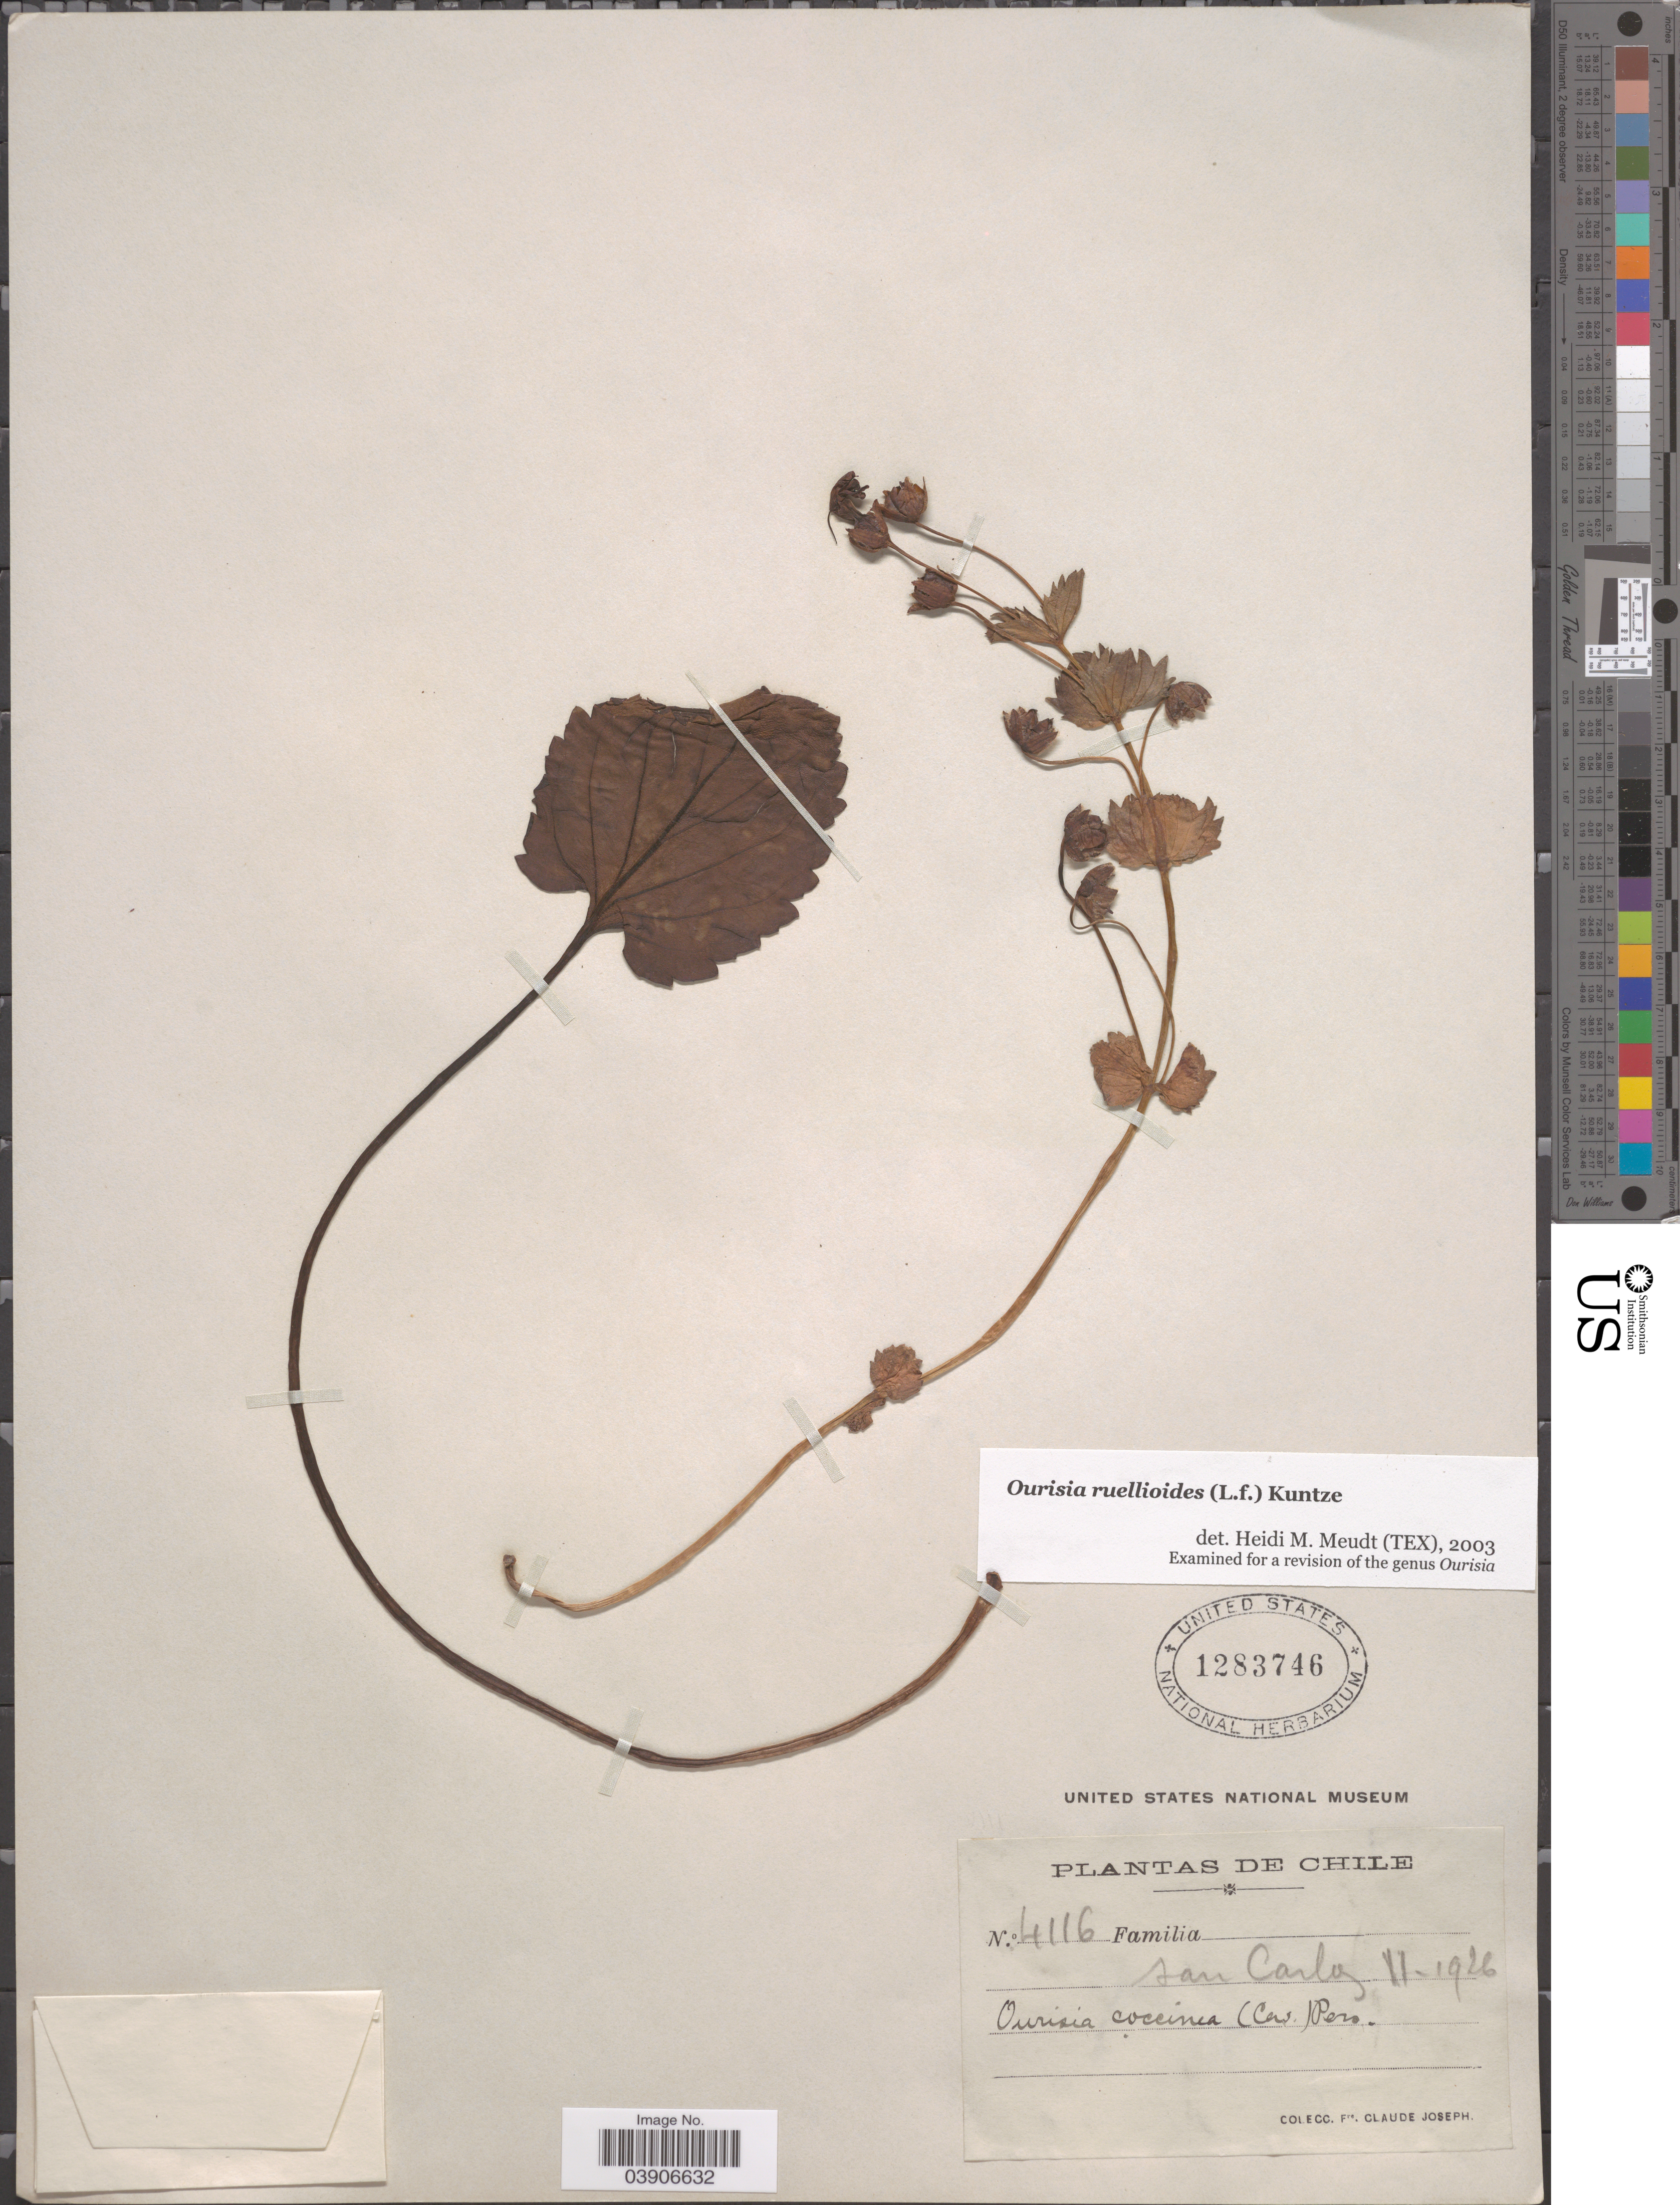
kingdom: Plantae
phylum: Tracheophyta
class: Magnoliopsida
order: Lamiales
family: Plantaginaceae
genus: Ourisia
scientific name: Ourisia ruellioides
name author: (L. f.) Kuntze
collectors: Bro. Claude-Joseph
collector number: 4116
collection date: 1926-02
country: Chile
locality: San Carlos.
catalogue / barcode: US 1283746